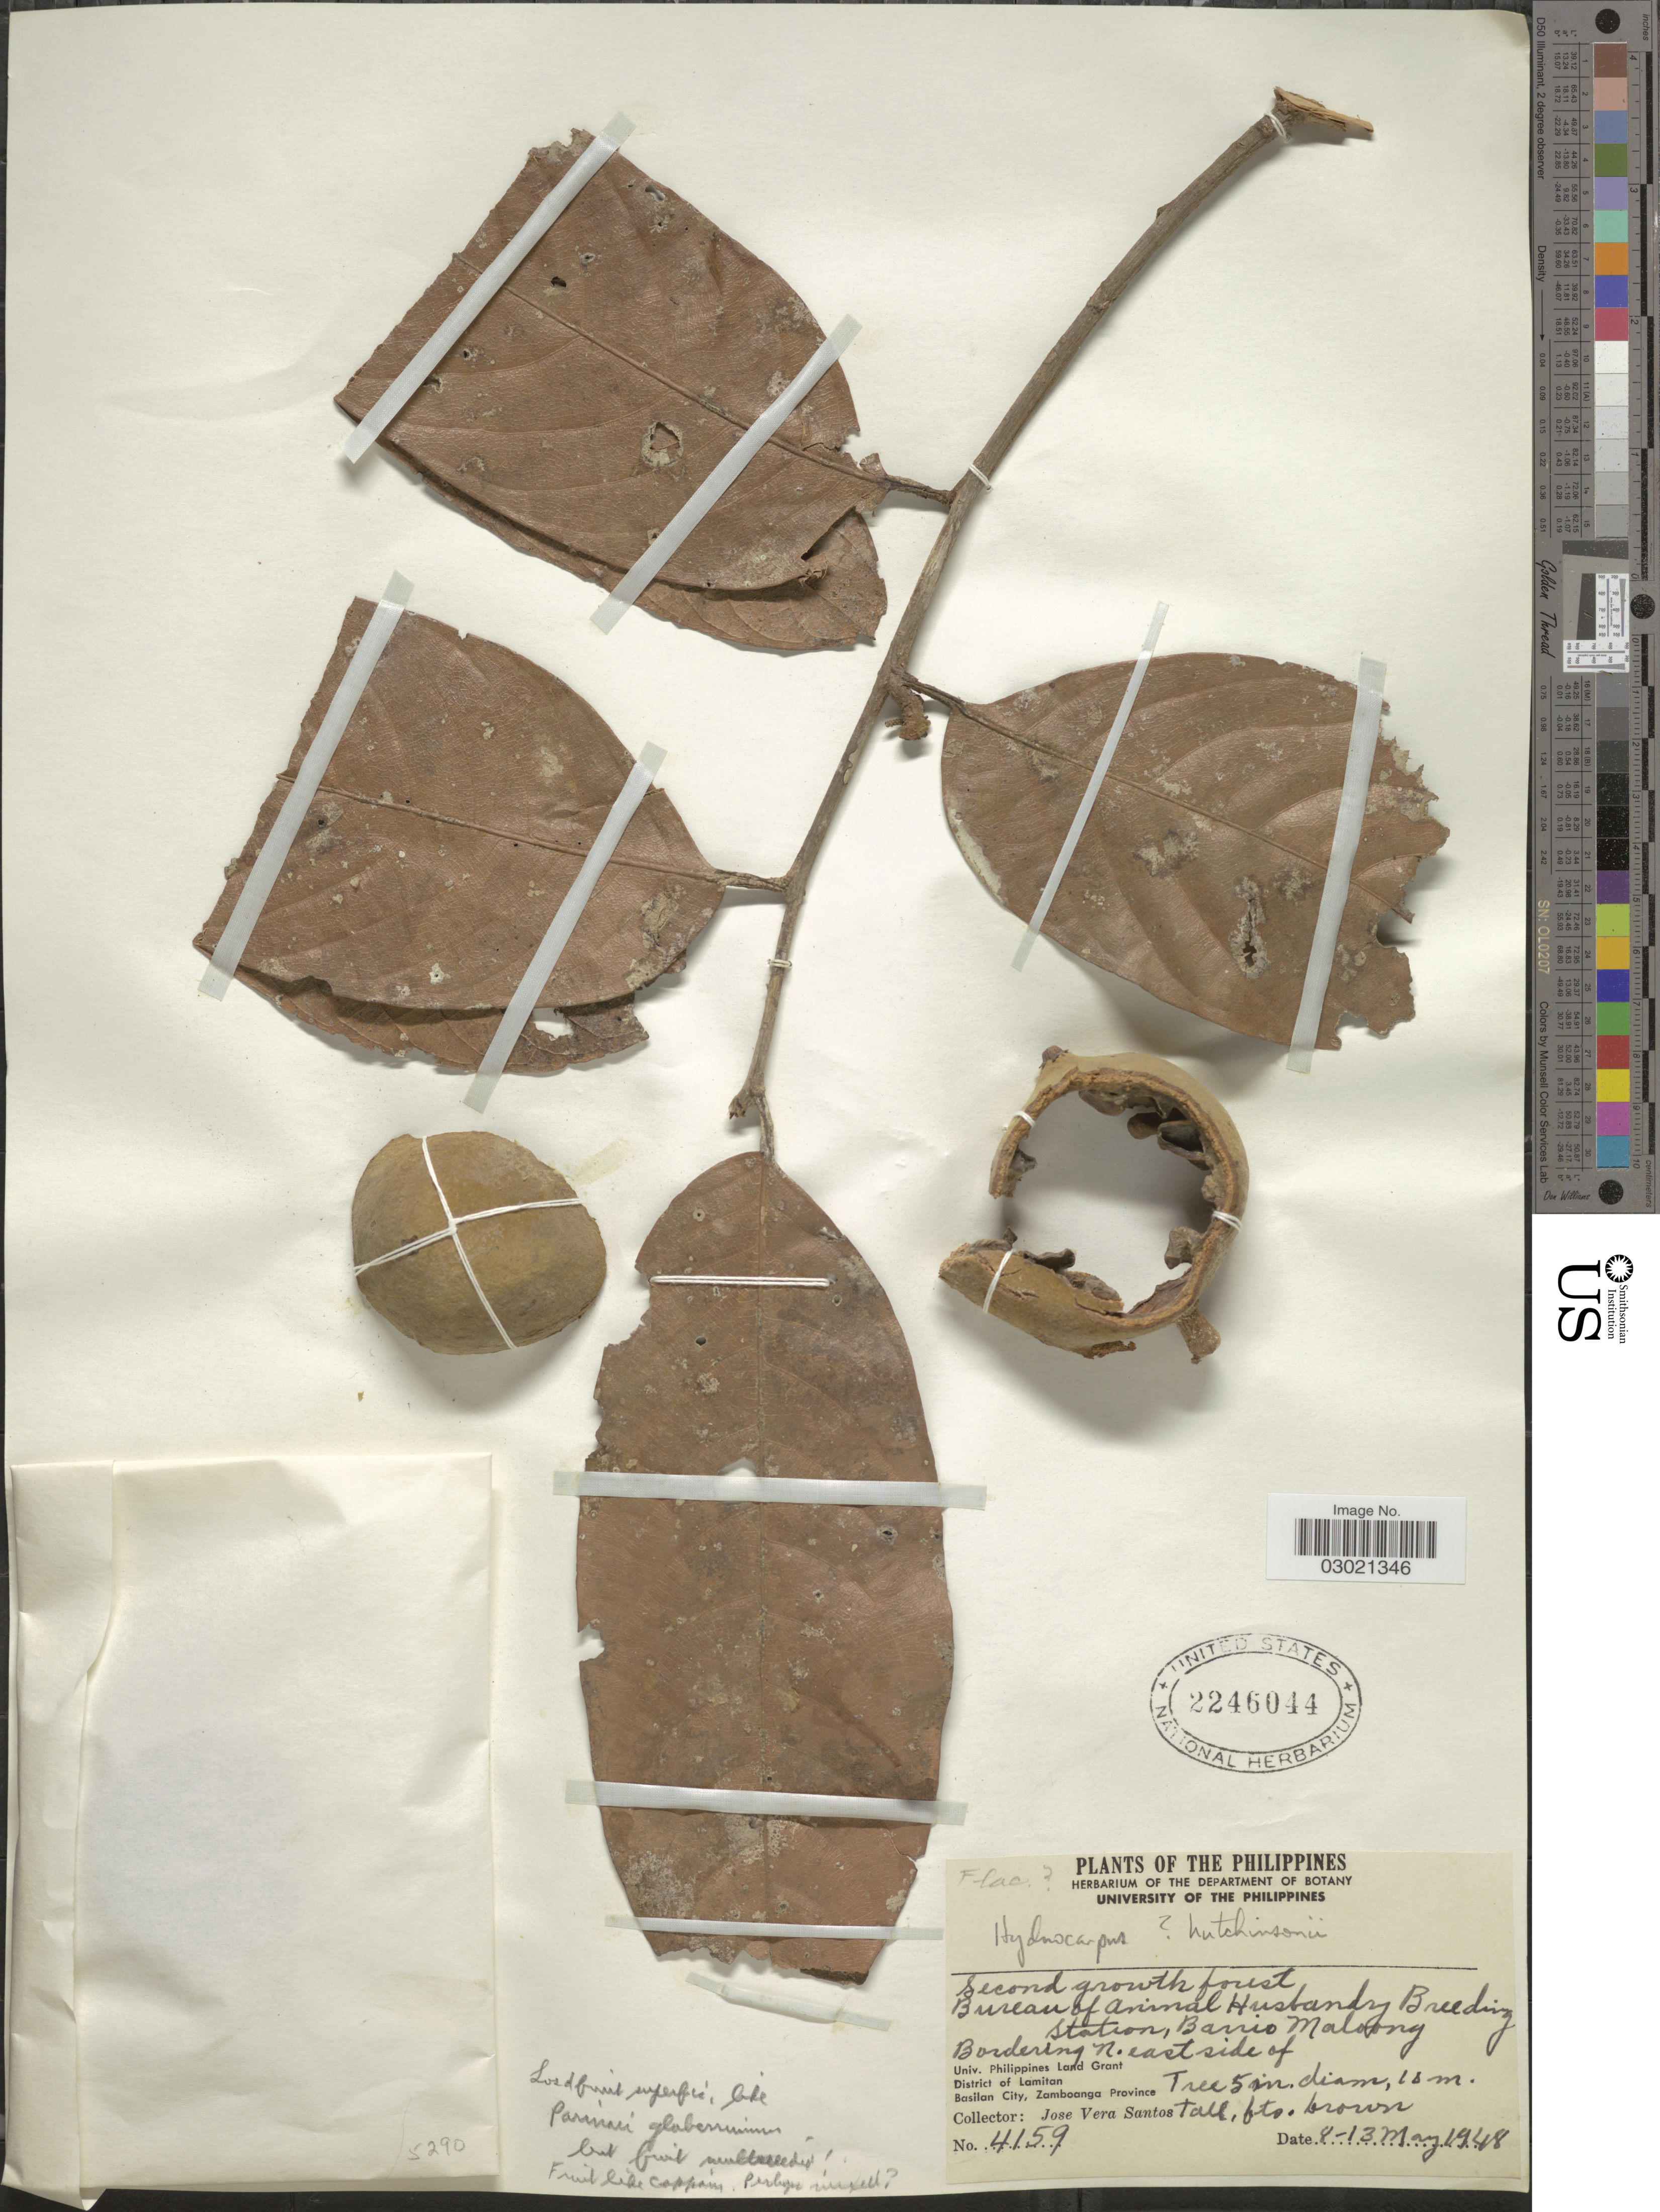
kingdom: Plantae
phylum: Tracheophyta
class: Magnoliopsida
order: Malpighiales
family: Achariaceae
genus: Hydnocarpus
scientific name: Hydnocarpus hutchinsonii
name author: Merr.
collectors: J. V. Santos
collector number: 4159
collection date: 1948-05-04/1948-05-13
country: Philippines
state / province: Muslim Mindanao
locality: Second growth forest, Bureau of Animal Husbandry Breeding station, Barrio Maloong . Bordering N. east side of Univ. Philippines Land Grant. District of Lamitan, Basilan City, Zamboanga Province.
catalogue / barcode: US 2246044